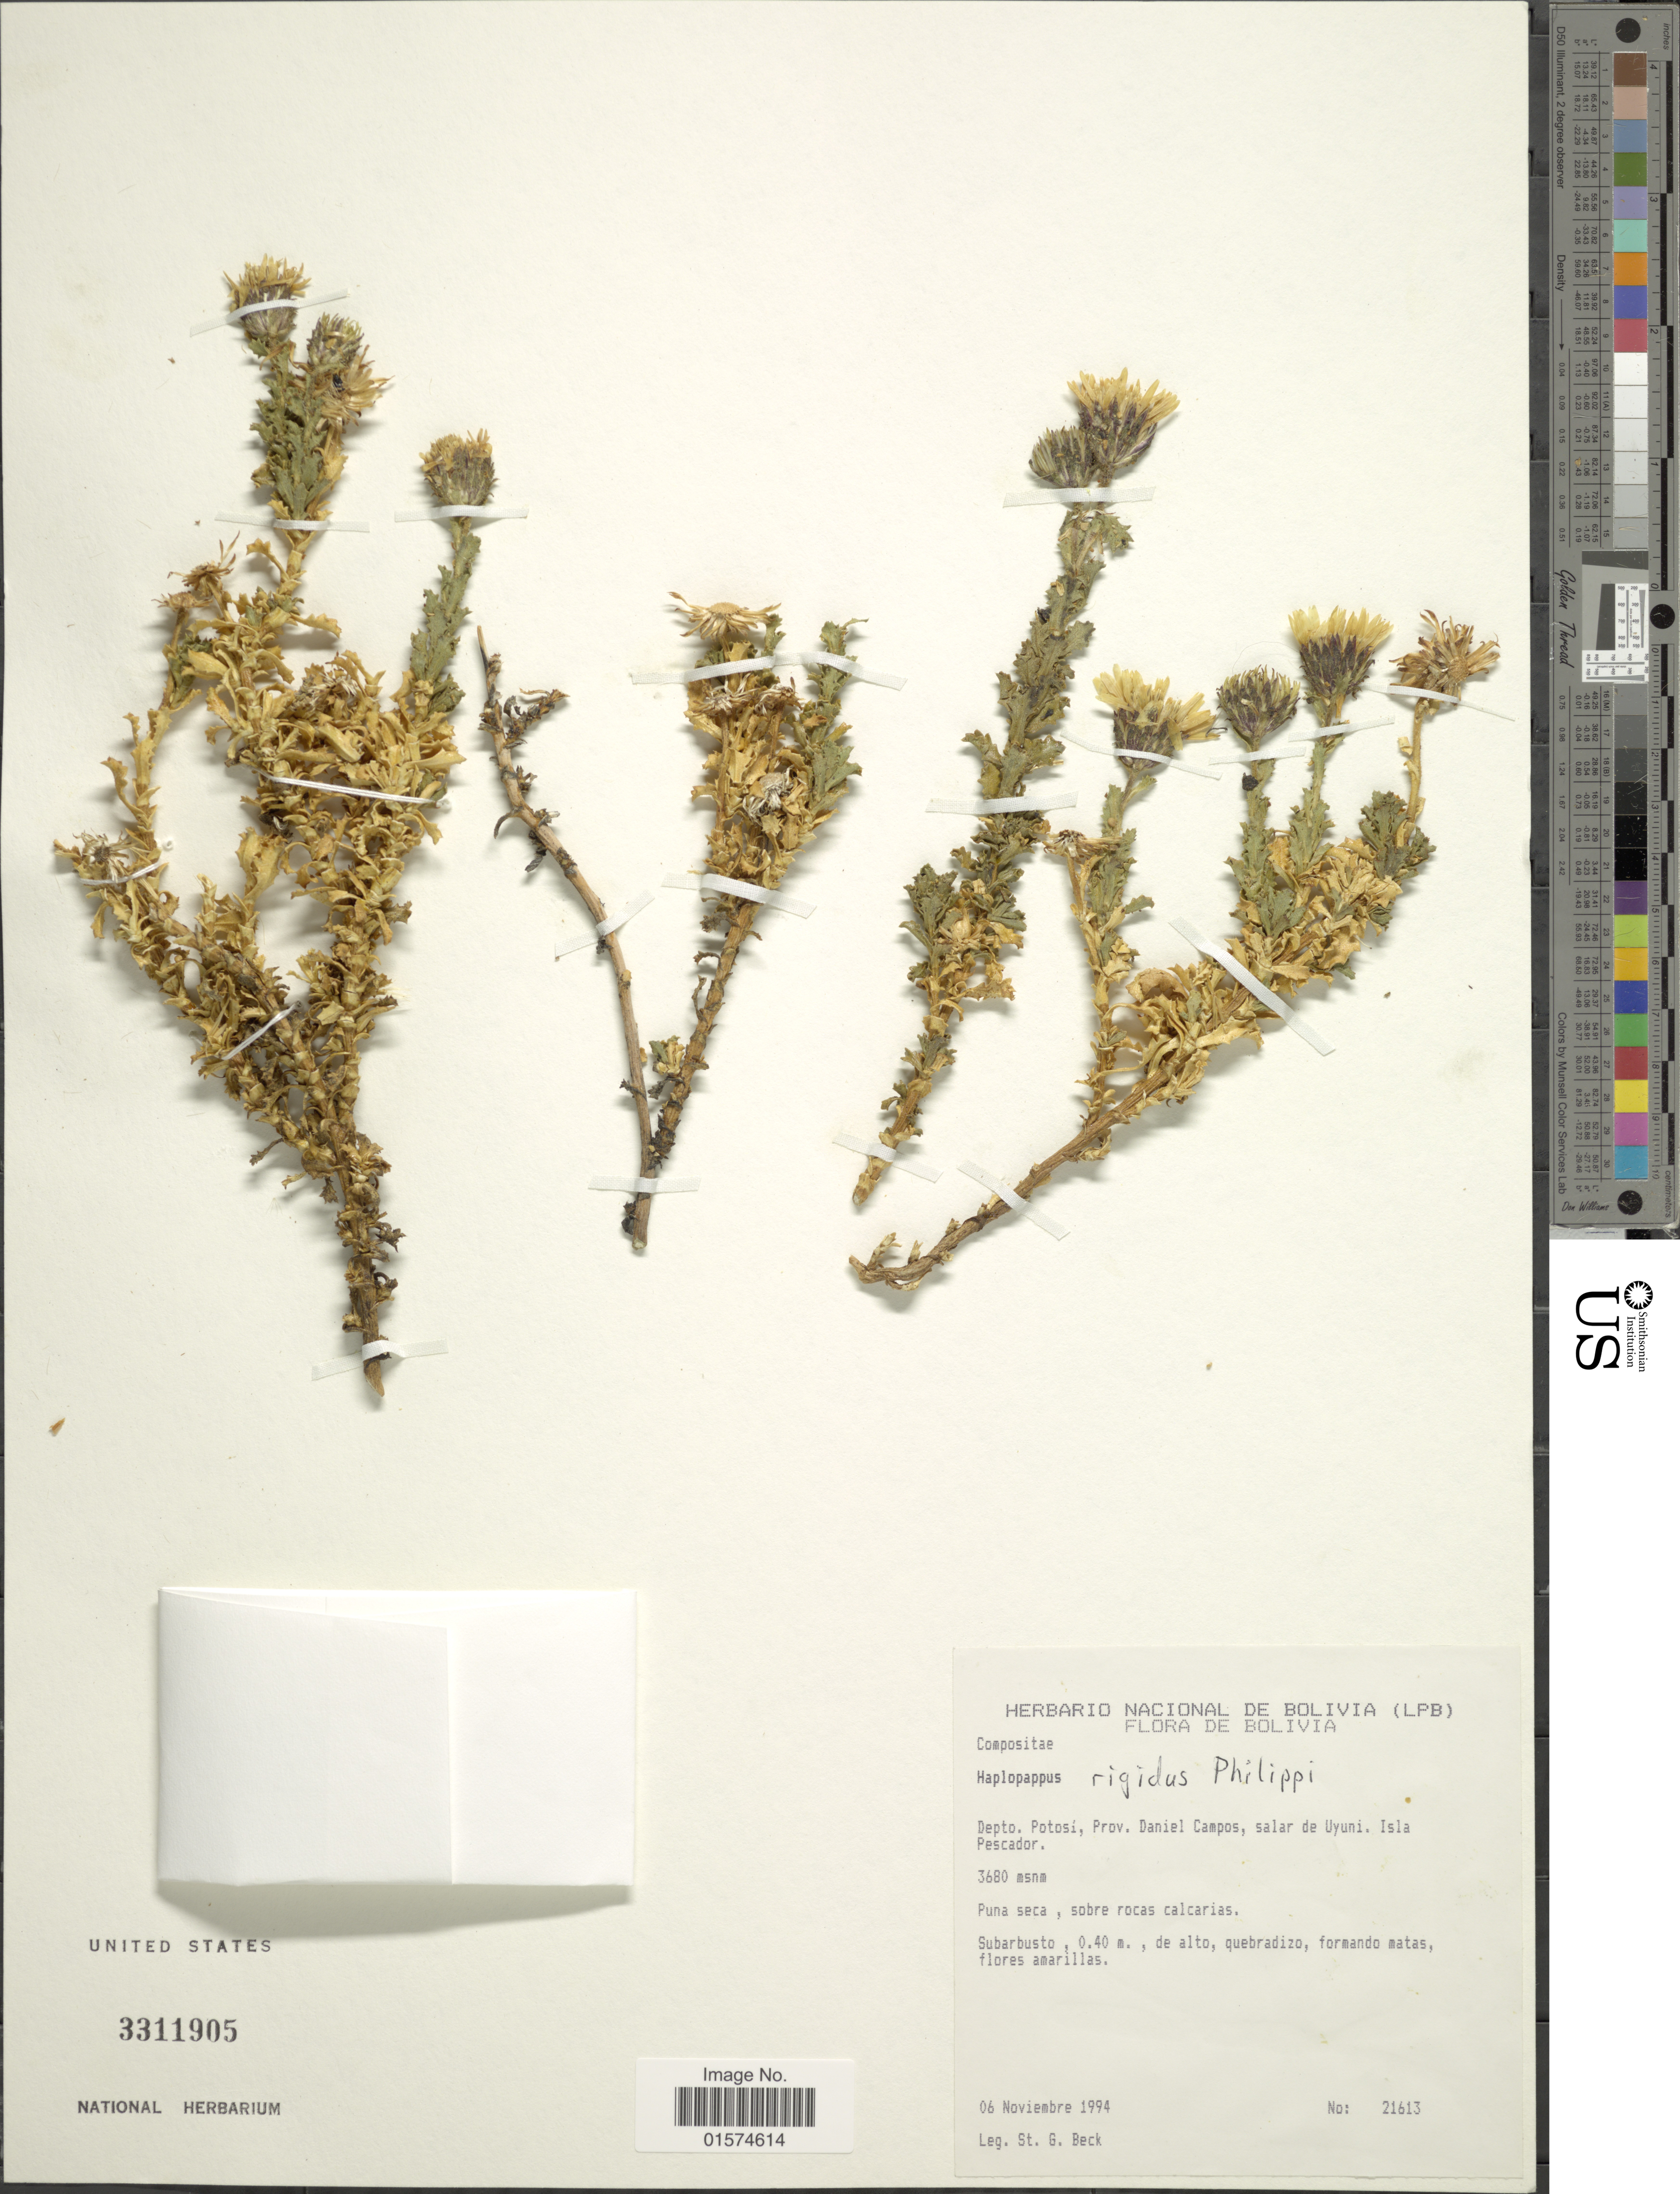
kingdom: Plantae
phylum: Tracheophyta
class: Magnoliopsida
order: Asterales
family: Asteraceae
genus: Haplopappus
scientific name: Haplopappus rigidus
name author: Phil.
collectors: S. G. Beck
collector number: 21613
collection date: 1994-11-06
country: Bolivia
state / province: Potosi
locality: Prov. Daniel Campos, salar de Uyuni. Isla Pescador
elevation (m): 3680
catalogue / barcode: US 3311905